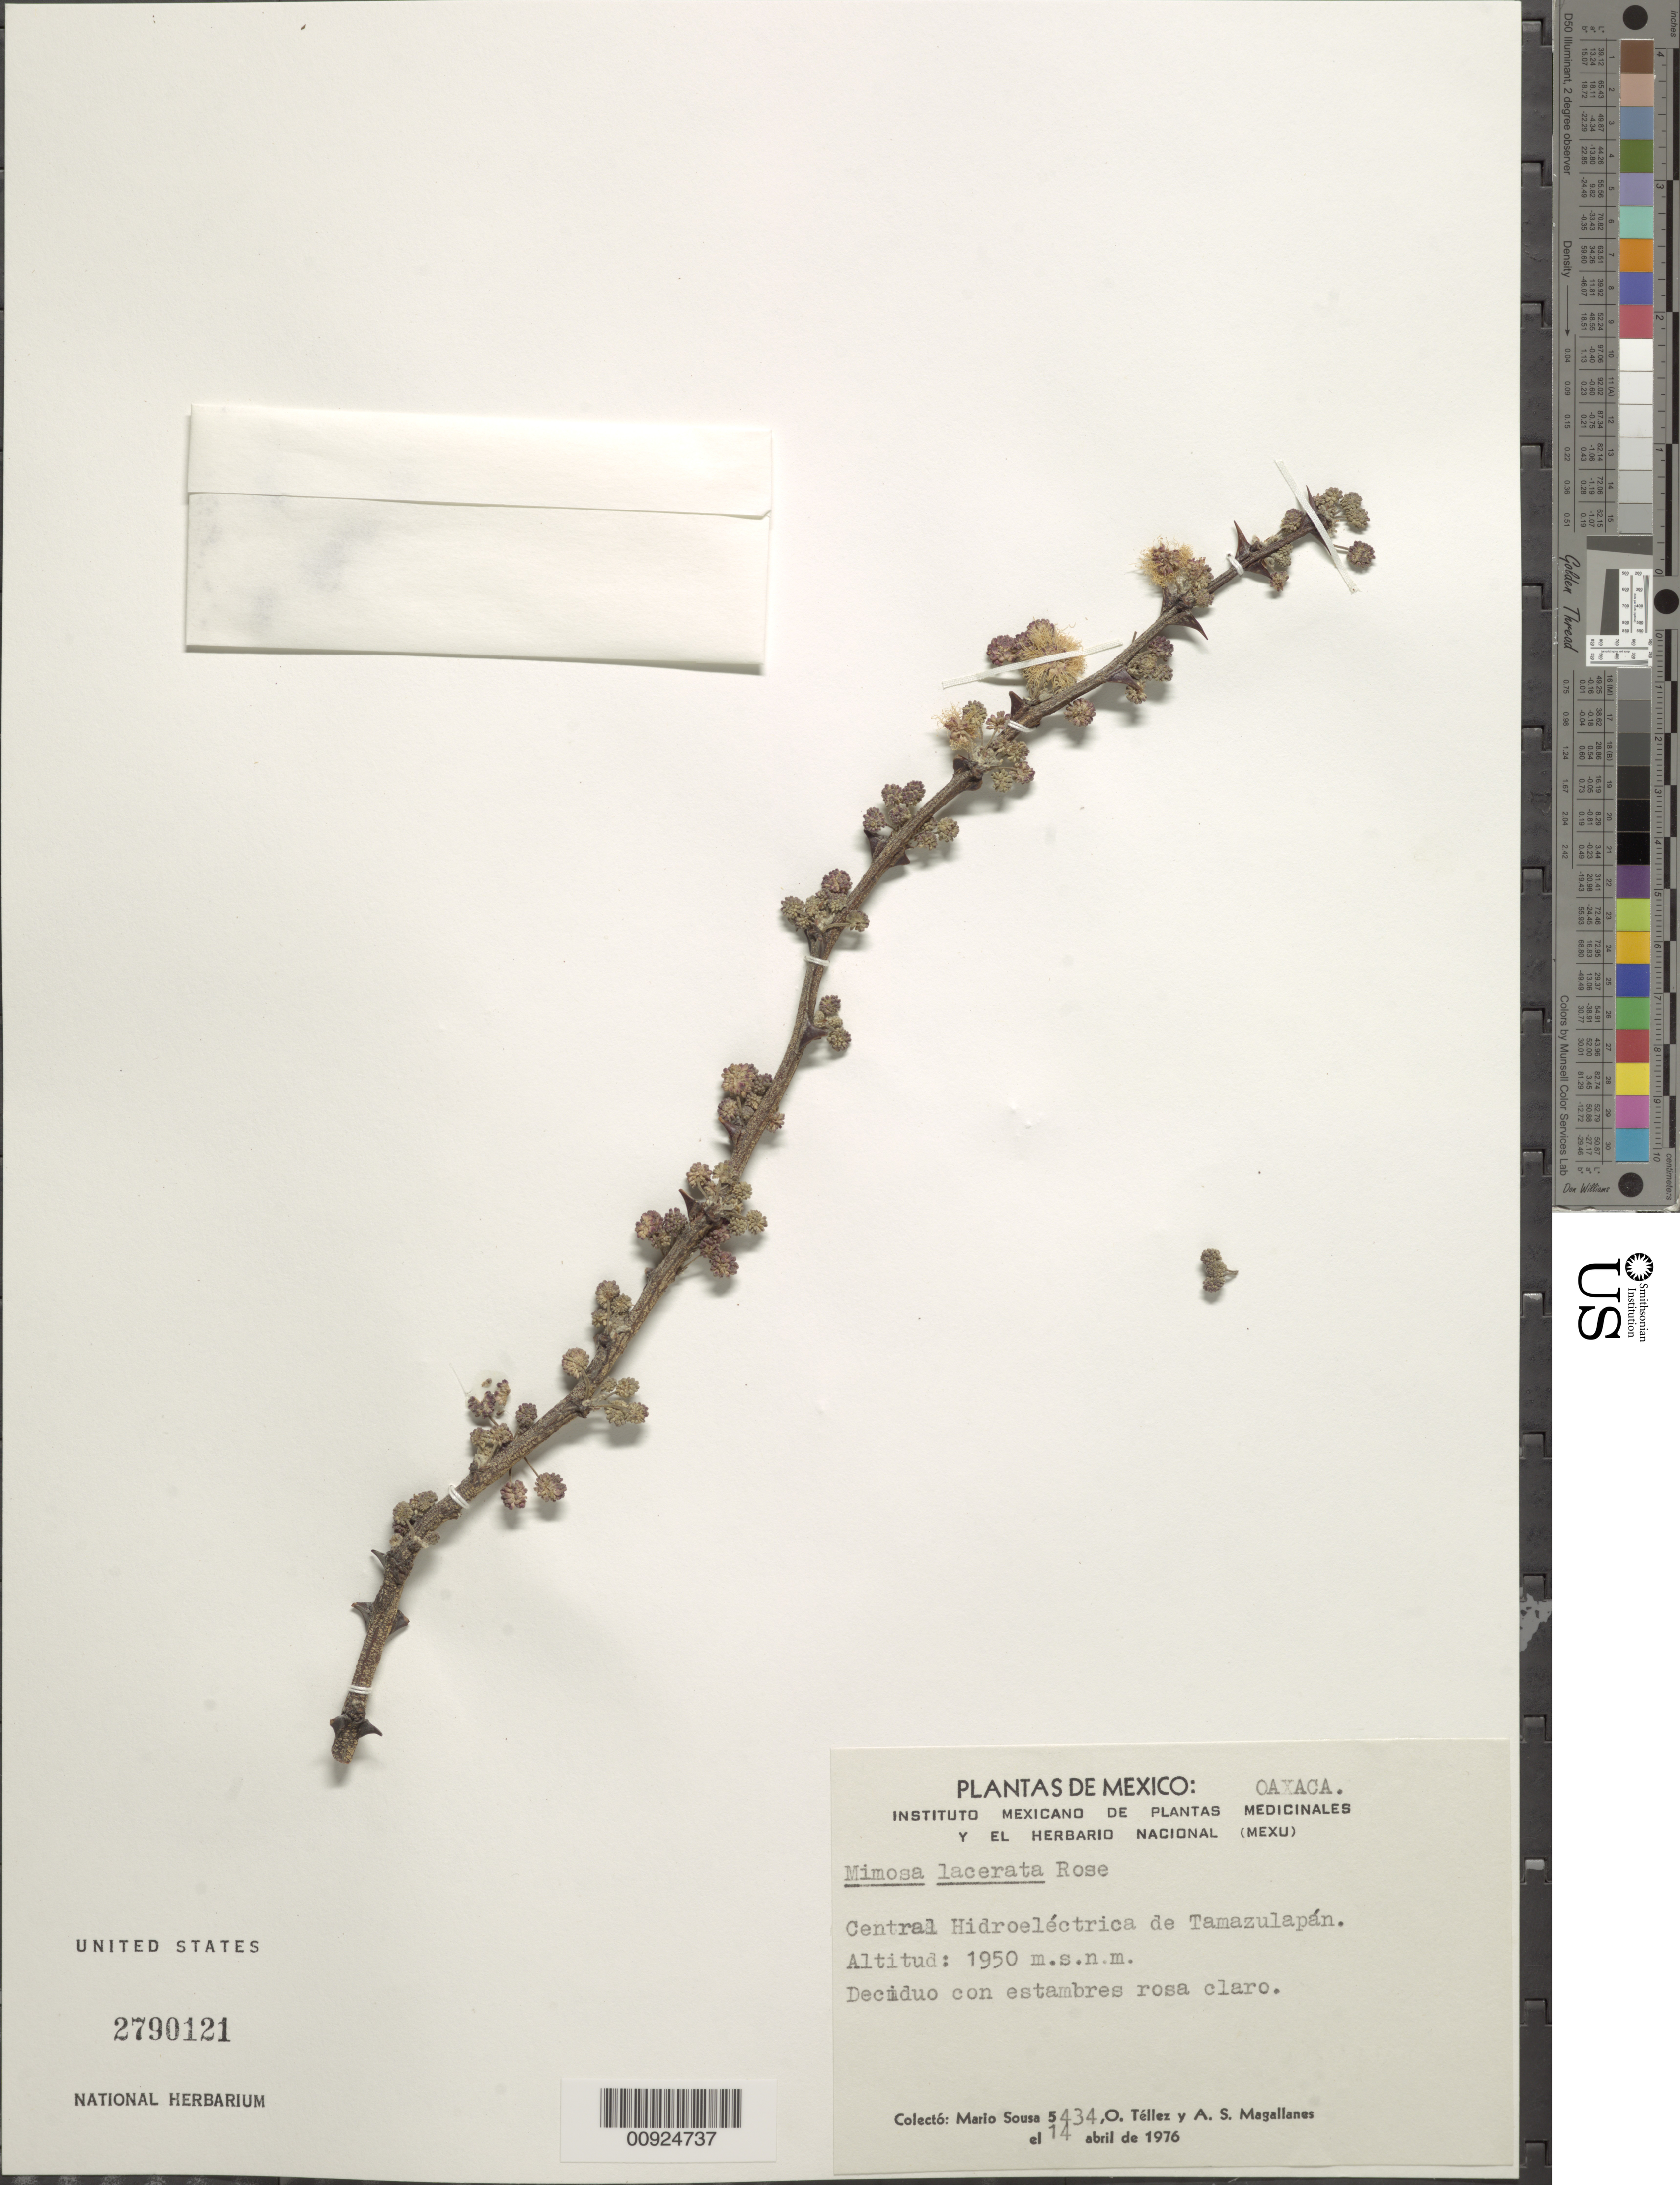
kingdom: Plantae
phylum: Tracheophyta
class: Magnoliopsida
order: Fabales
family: Fabaceae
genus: Mimosa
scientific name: Mimosa lacerata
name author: Rose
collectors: M. Sousa S., O. Téllez V. & A. Magallanes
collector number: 5434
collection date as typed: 14 Apr 1976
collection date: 1976-04-14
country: Mexico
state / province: Oaxaca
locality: Central Hidroeléctrica de Tamazulapán.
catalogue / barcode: US 2790121